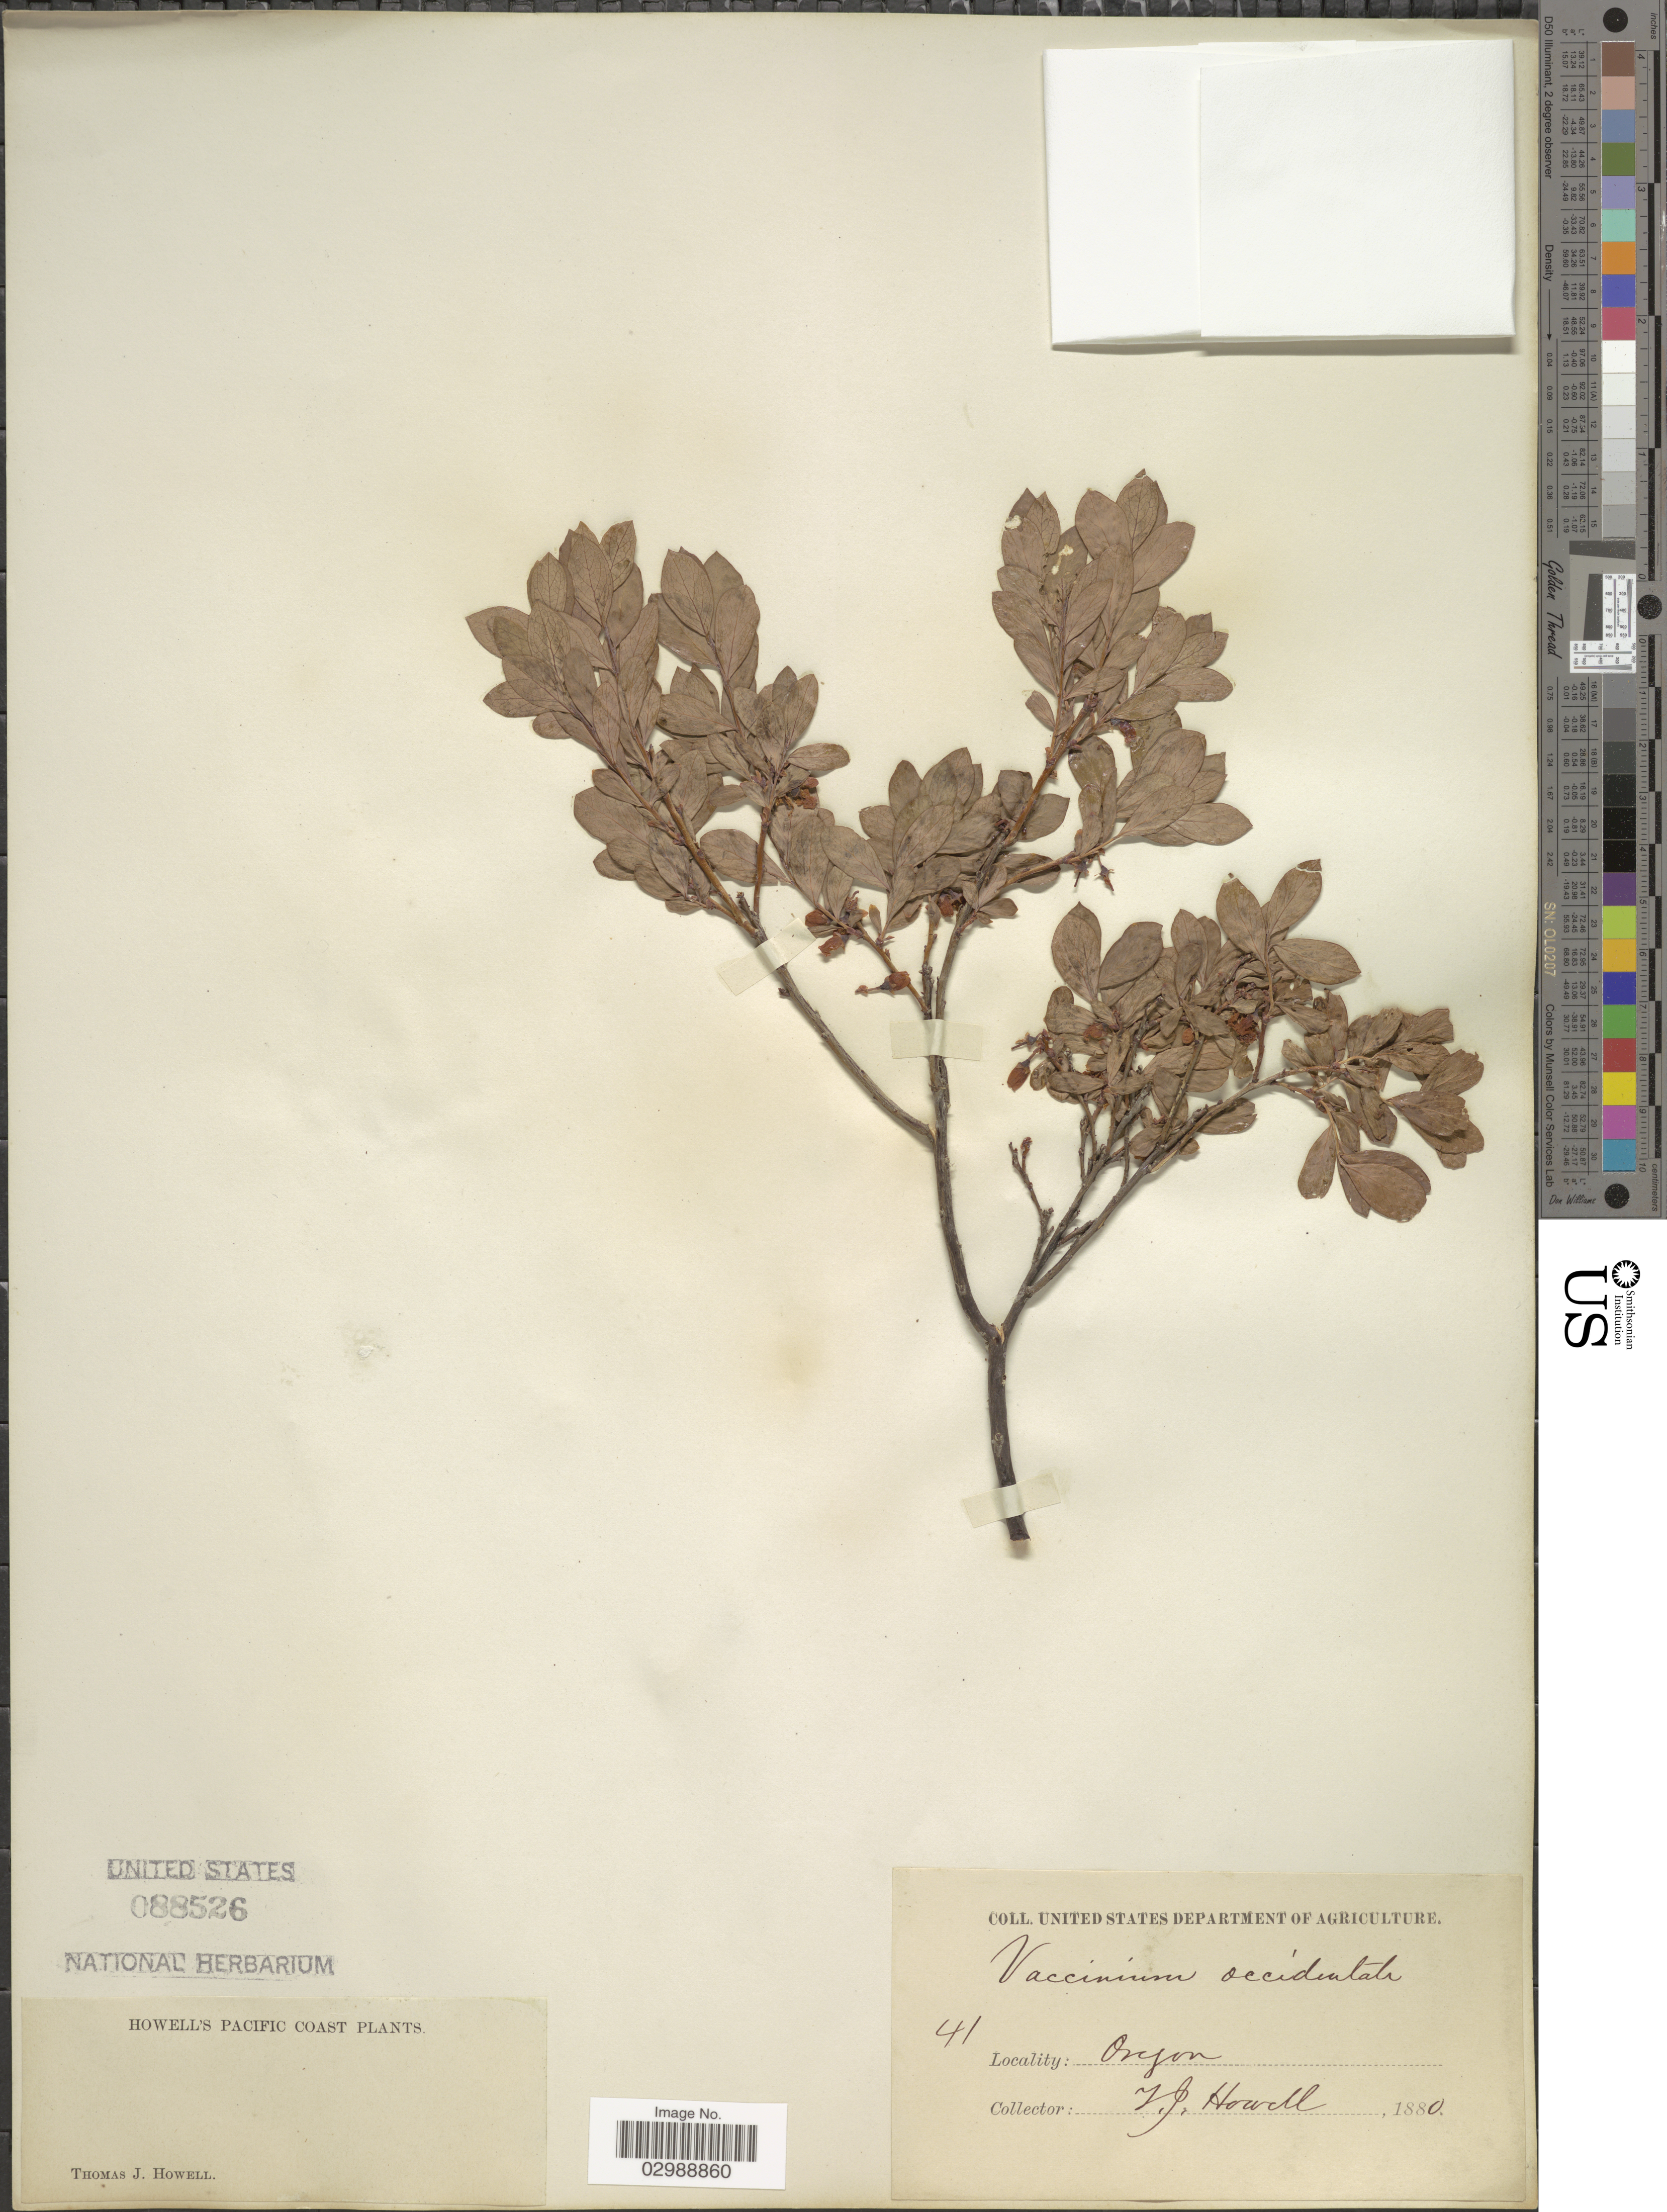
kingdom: Plantae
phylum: Tracheophyta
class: Magnoliopsida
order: Ericales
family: Ericaceae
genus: Vaccinium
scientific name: Vaccinium occidentale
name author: A. Gray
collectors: T. J. Howell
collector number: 41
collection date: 1880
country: United States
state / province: Oregon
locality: Pacific Coast.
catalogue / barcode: US 88526